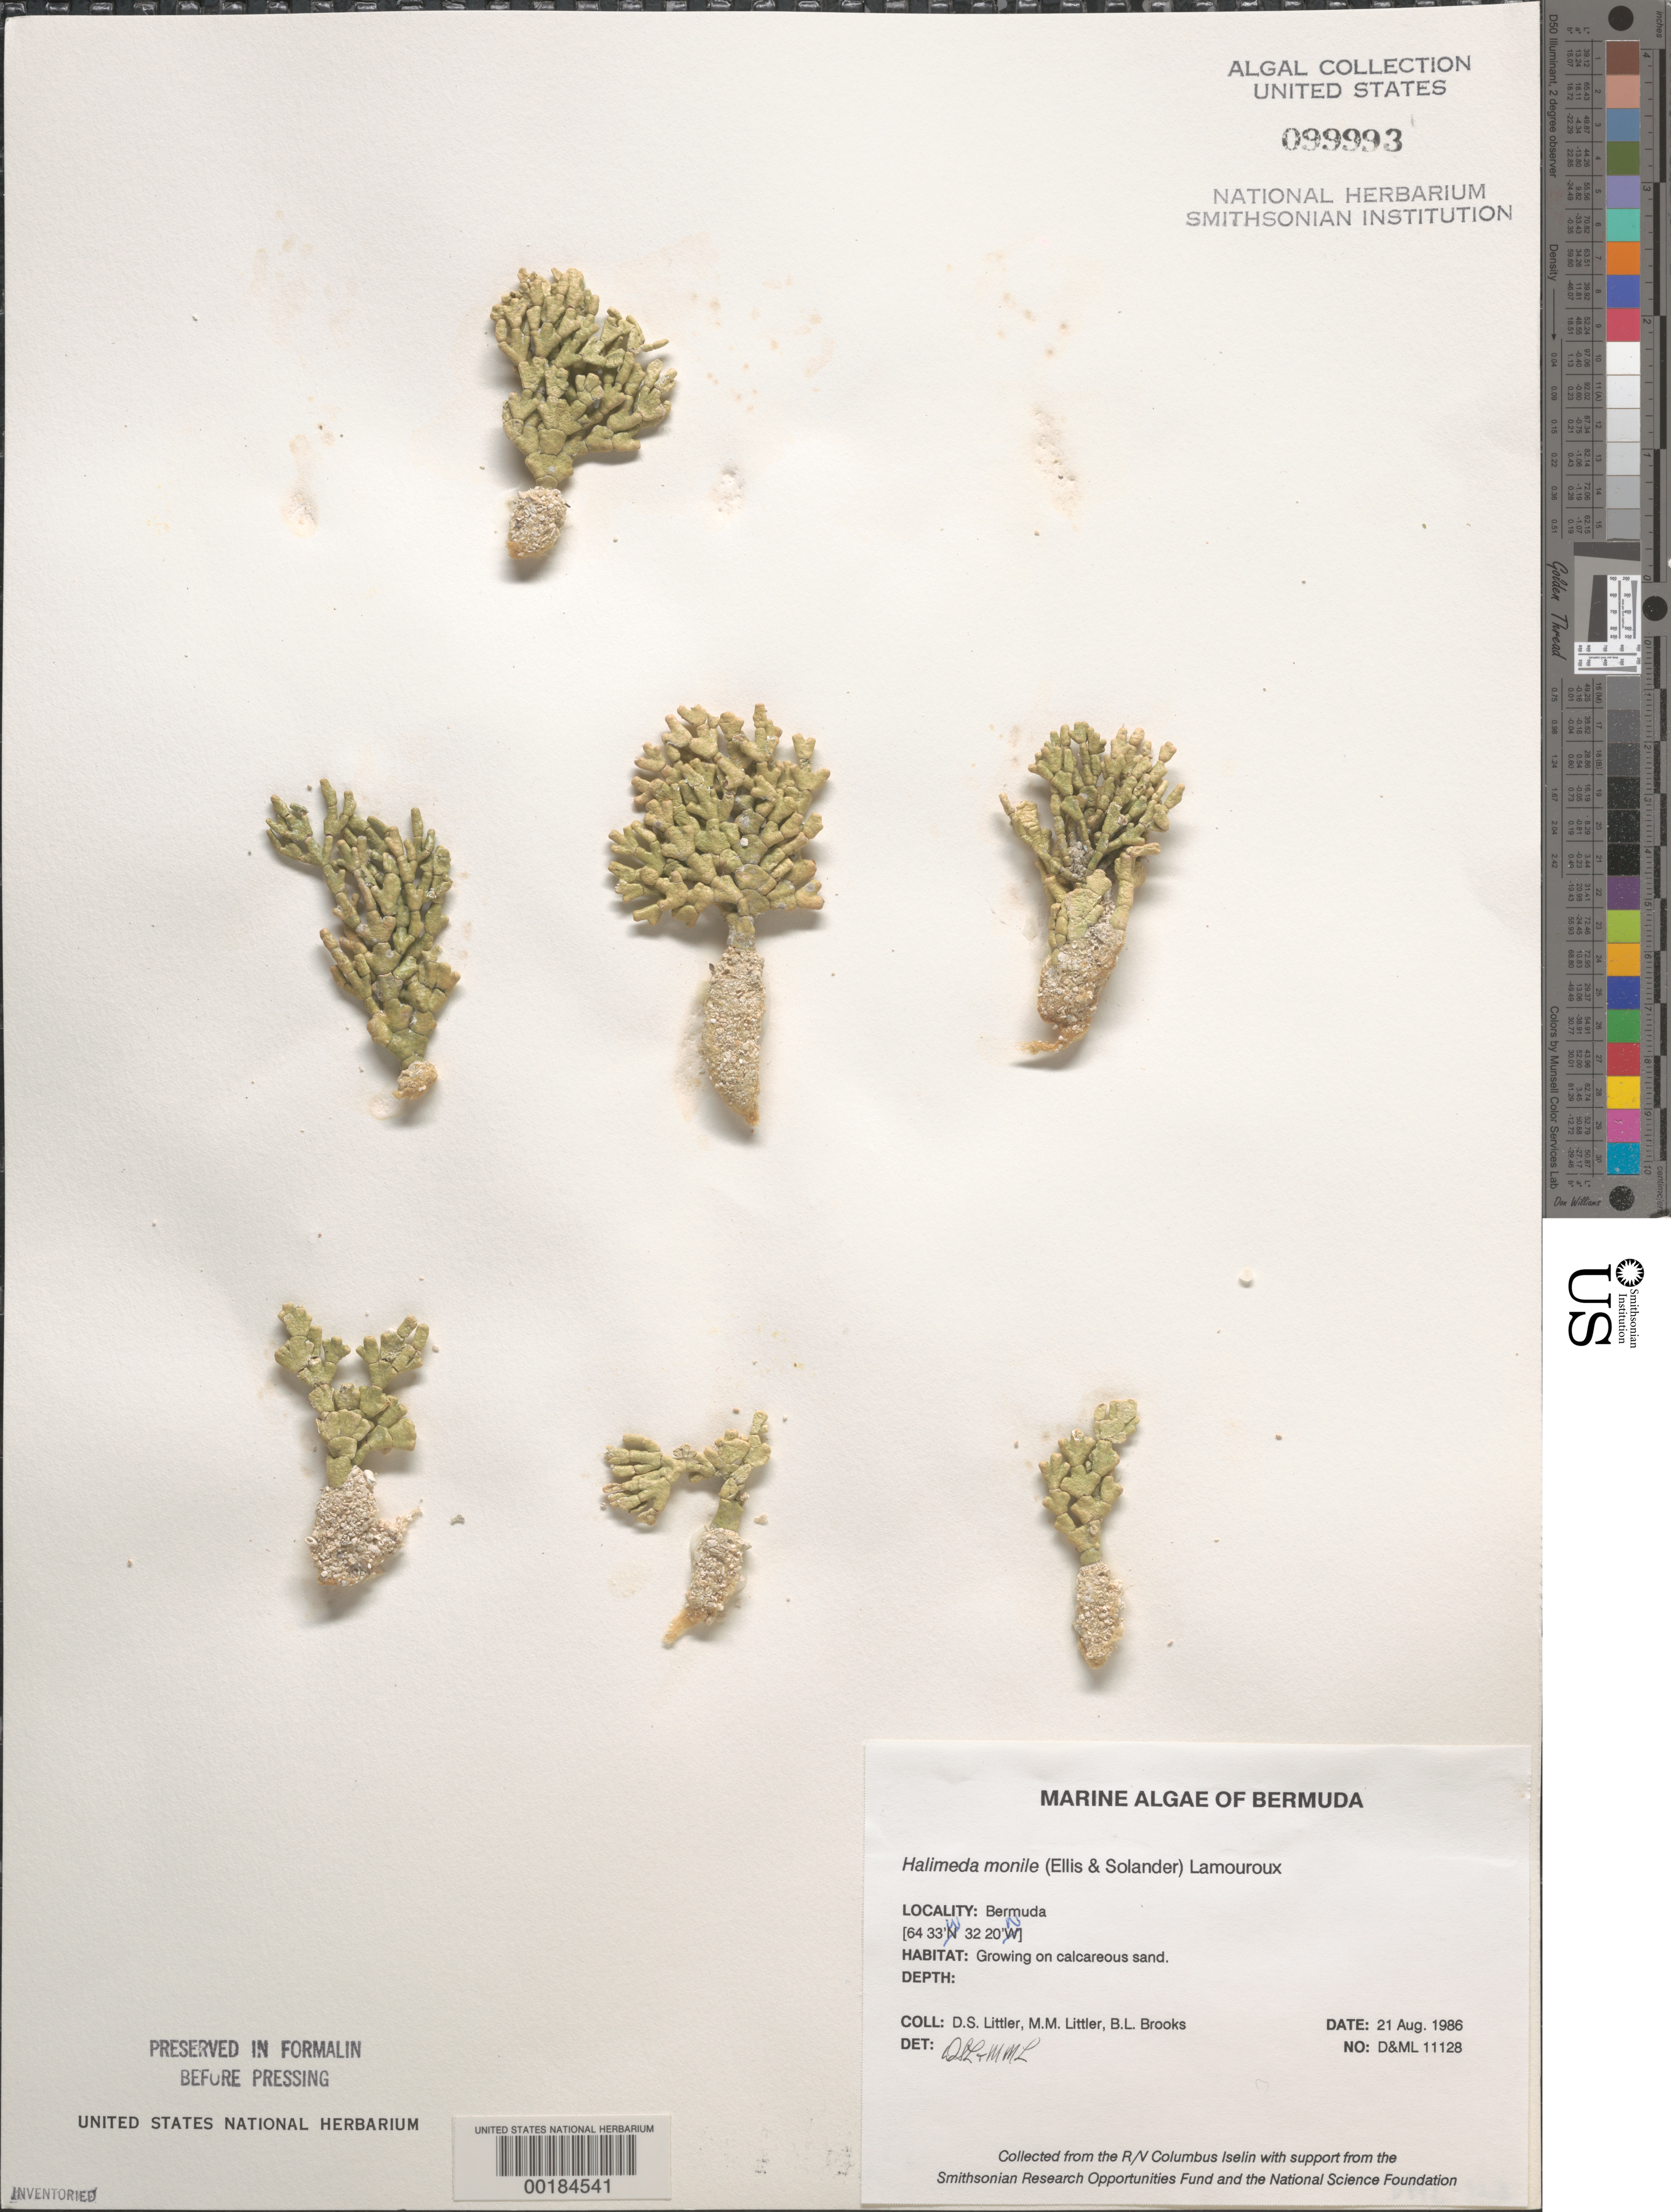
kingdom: Plantae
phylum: Chlorophyta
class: Ulvophyceae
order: Bryopsidales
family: Halimedaceae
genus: Halimeda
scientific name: Halimeda monile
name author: (J. Ellis & Sol.) J.V.Lamouroux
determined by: Littler, D. S.; Littler, M. M.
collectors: D. S. Littler, M. M. Littler & B. Brooks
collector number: D&ML 11128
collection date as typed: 21 Aug 1986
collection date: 1986-08-21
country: Bermuda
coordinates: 32 20' N, 64 33' W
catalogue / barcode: US 99993